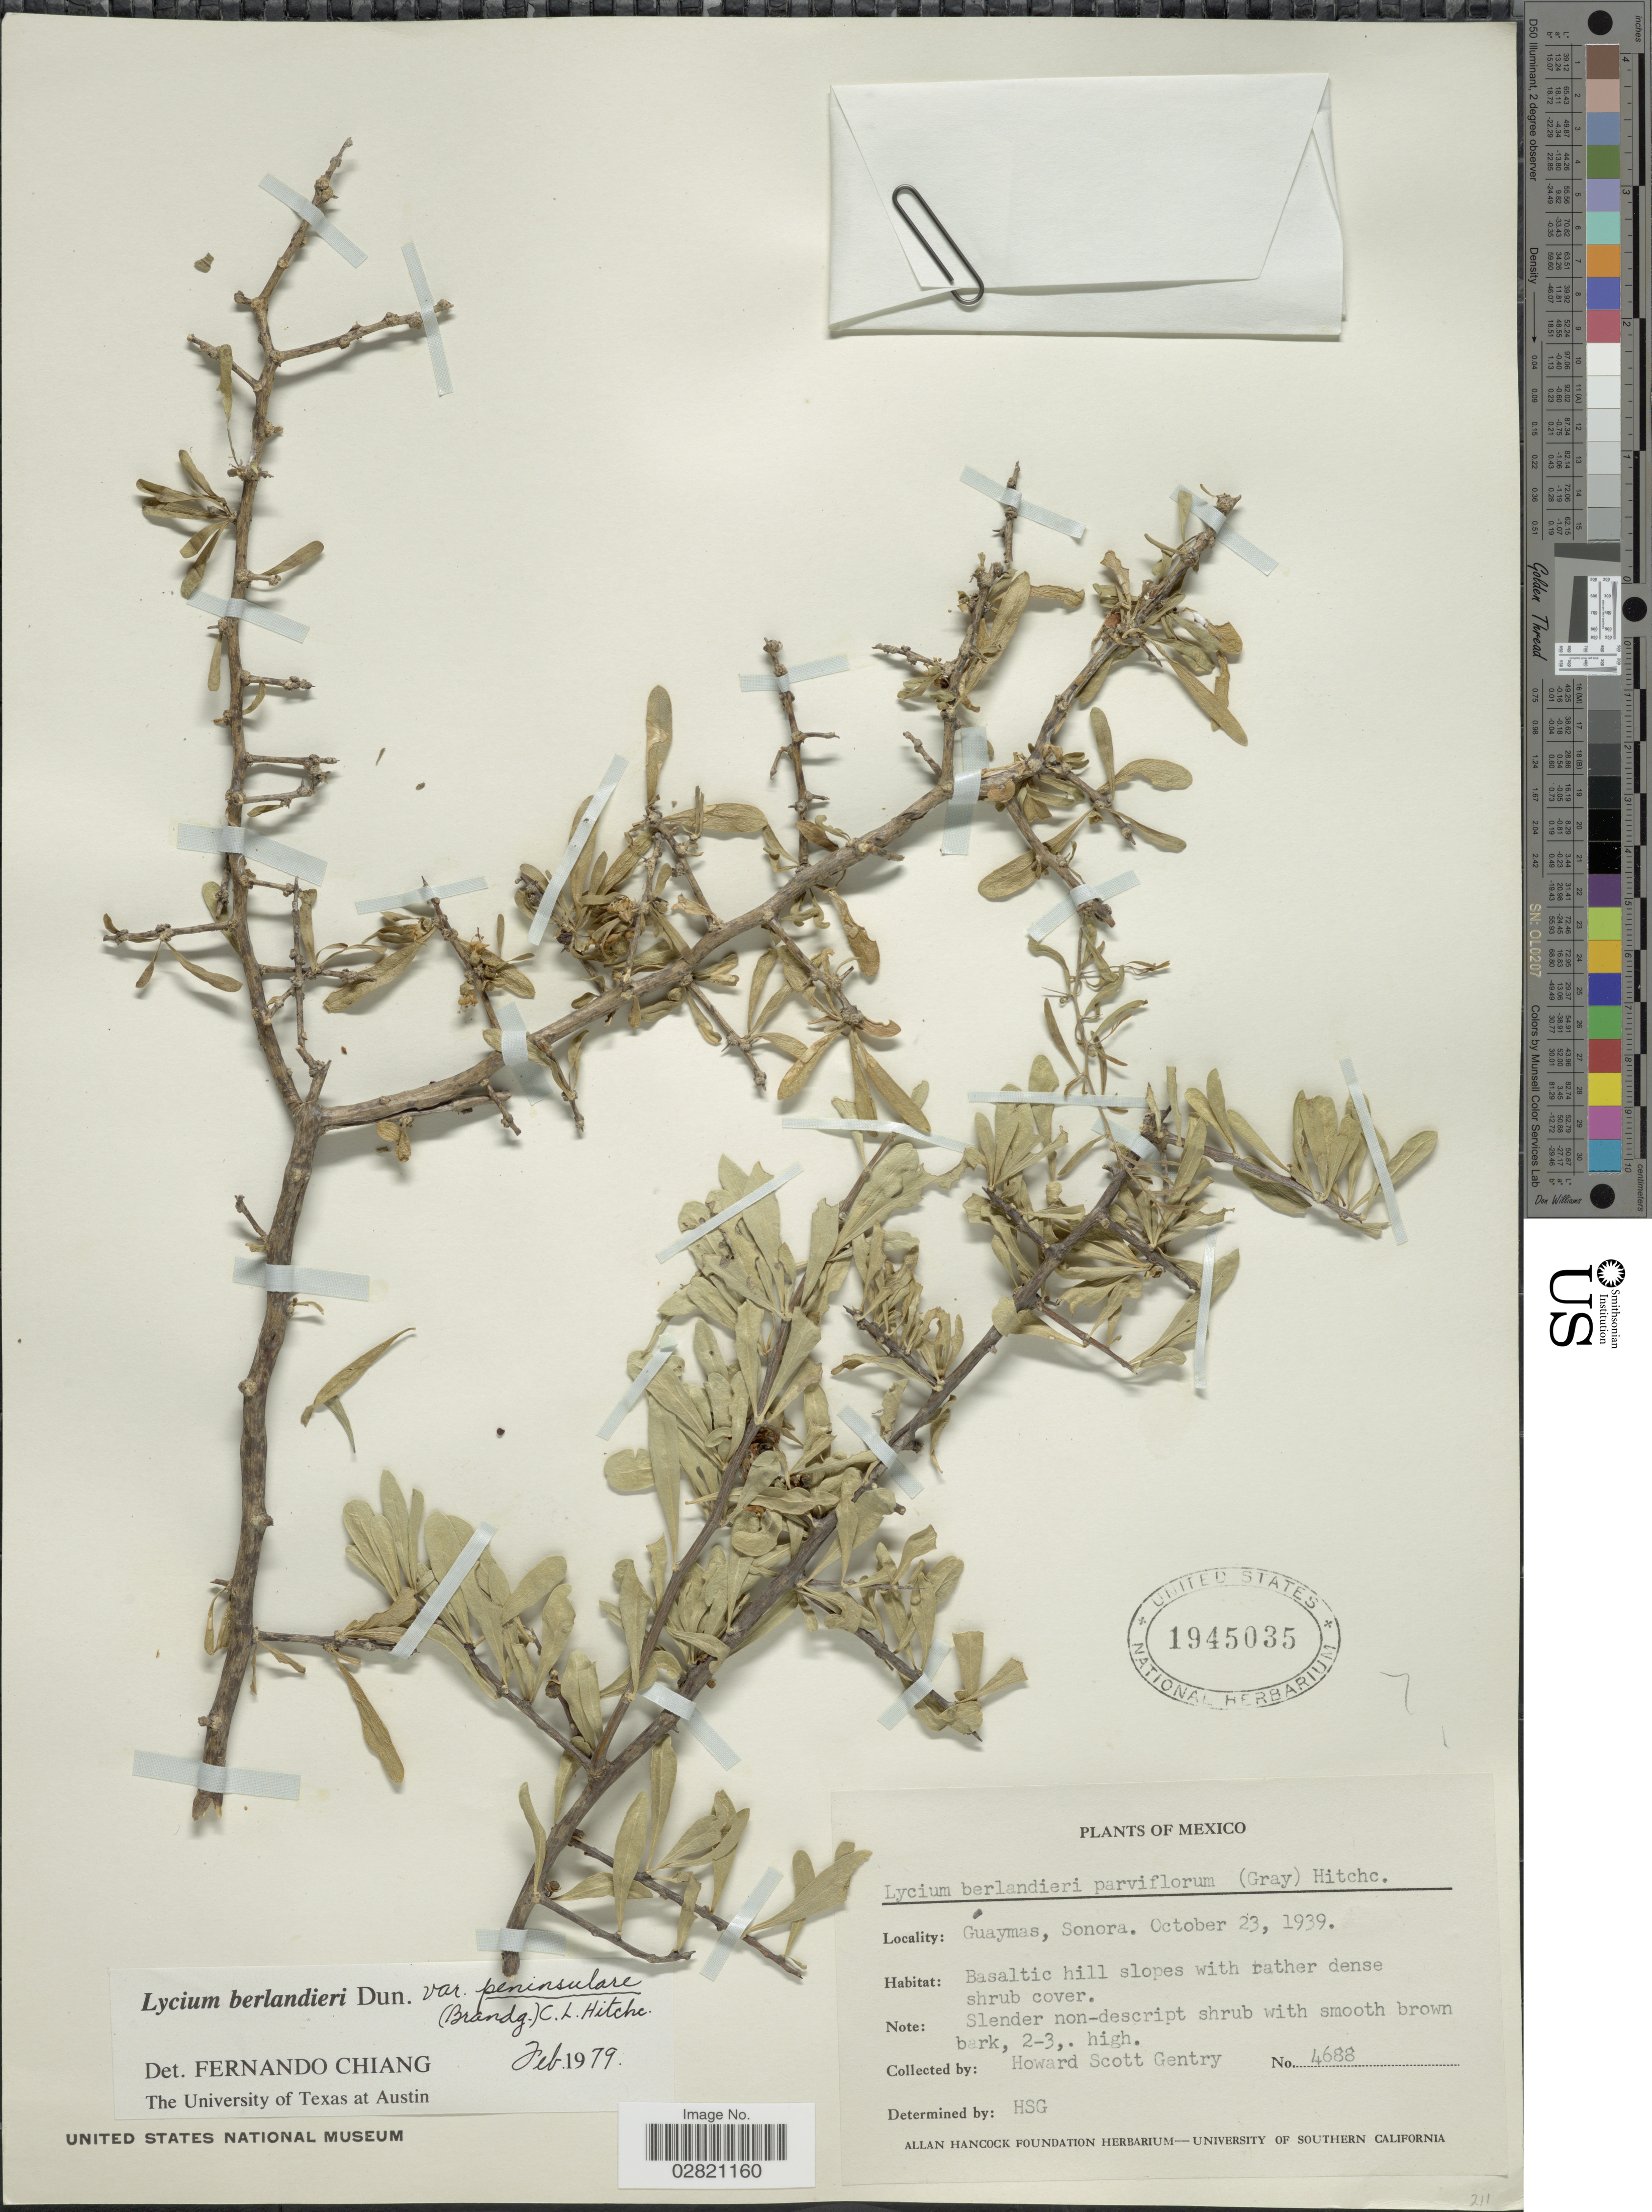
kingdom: Plantae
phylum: Tracheophyta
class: Magnoliopsida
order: Solanales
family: Solanaceae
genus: Lycium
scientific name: Lycium berlandieri var. peninsulare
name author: C.L. Hitchc.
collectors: H. S. Gentry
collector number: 4688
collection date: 1939-10-23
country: Mexico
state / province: Sonora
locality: Guaymas, Sonora.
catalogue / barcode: US 1945035